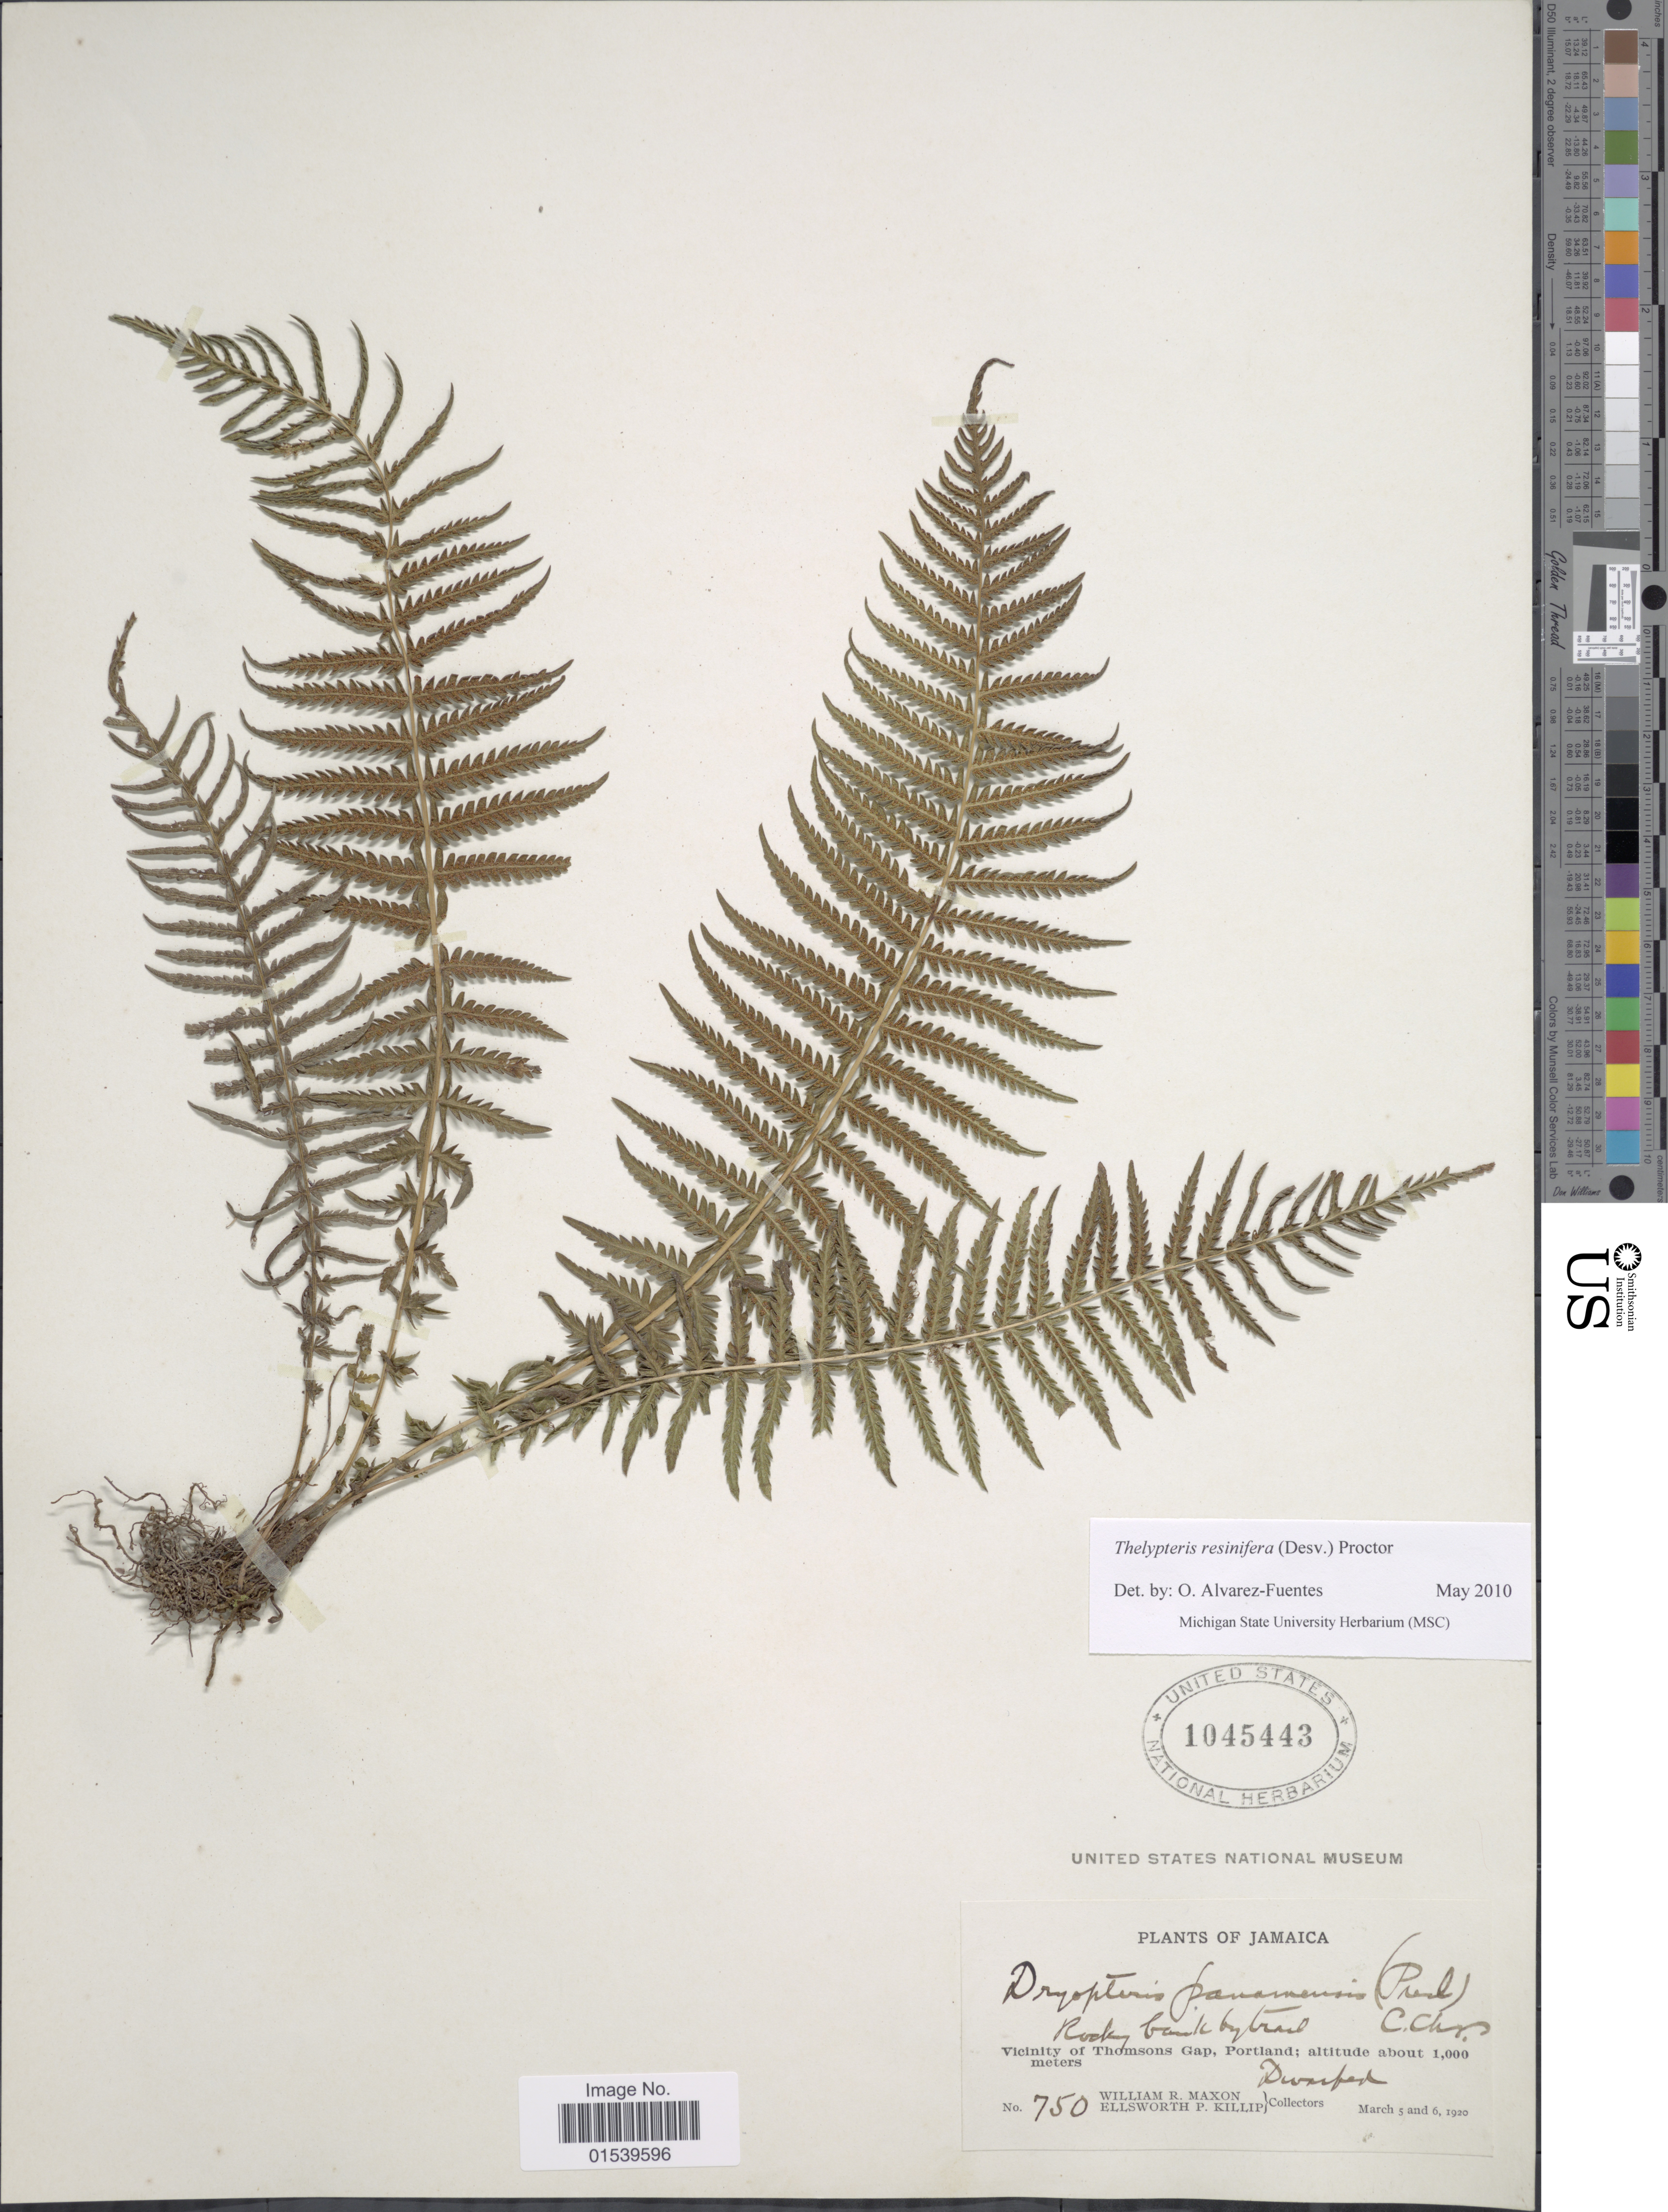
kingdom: Plantae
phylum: Tracheophyta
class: Polypodiopsida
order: Polypodiales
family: Thelypteridaceae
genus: Amauropelta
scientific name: Amauropelta resinifera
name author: (Desv.) Pic. Serm.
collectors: W. R. Maxon & E. P. Killip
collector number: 750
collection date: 1920-03-05/1920-03-06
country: Jamaica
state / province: Portland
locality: Vicinity of Thomsons Gap, Portland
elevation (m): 1000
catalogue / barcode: US 1045443